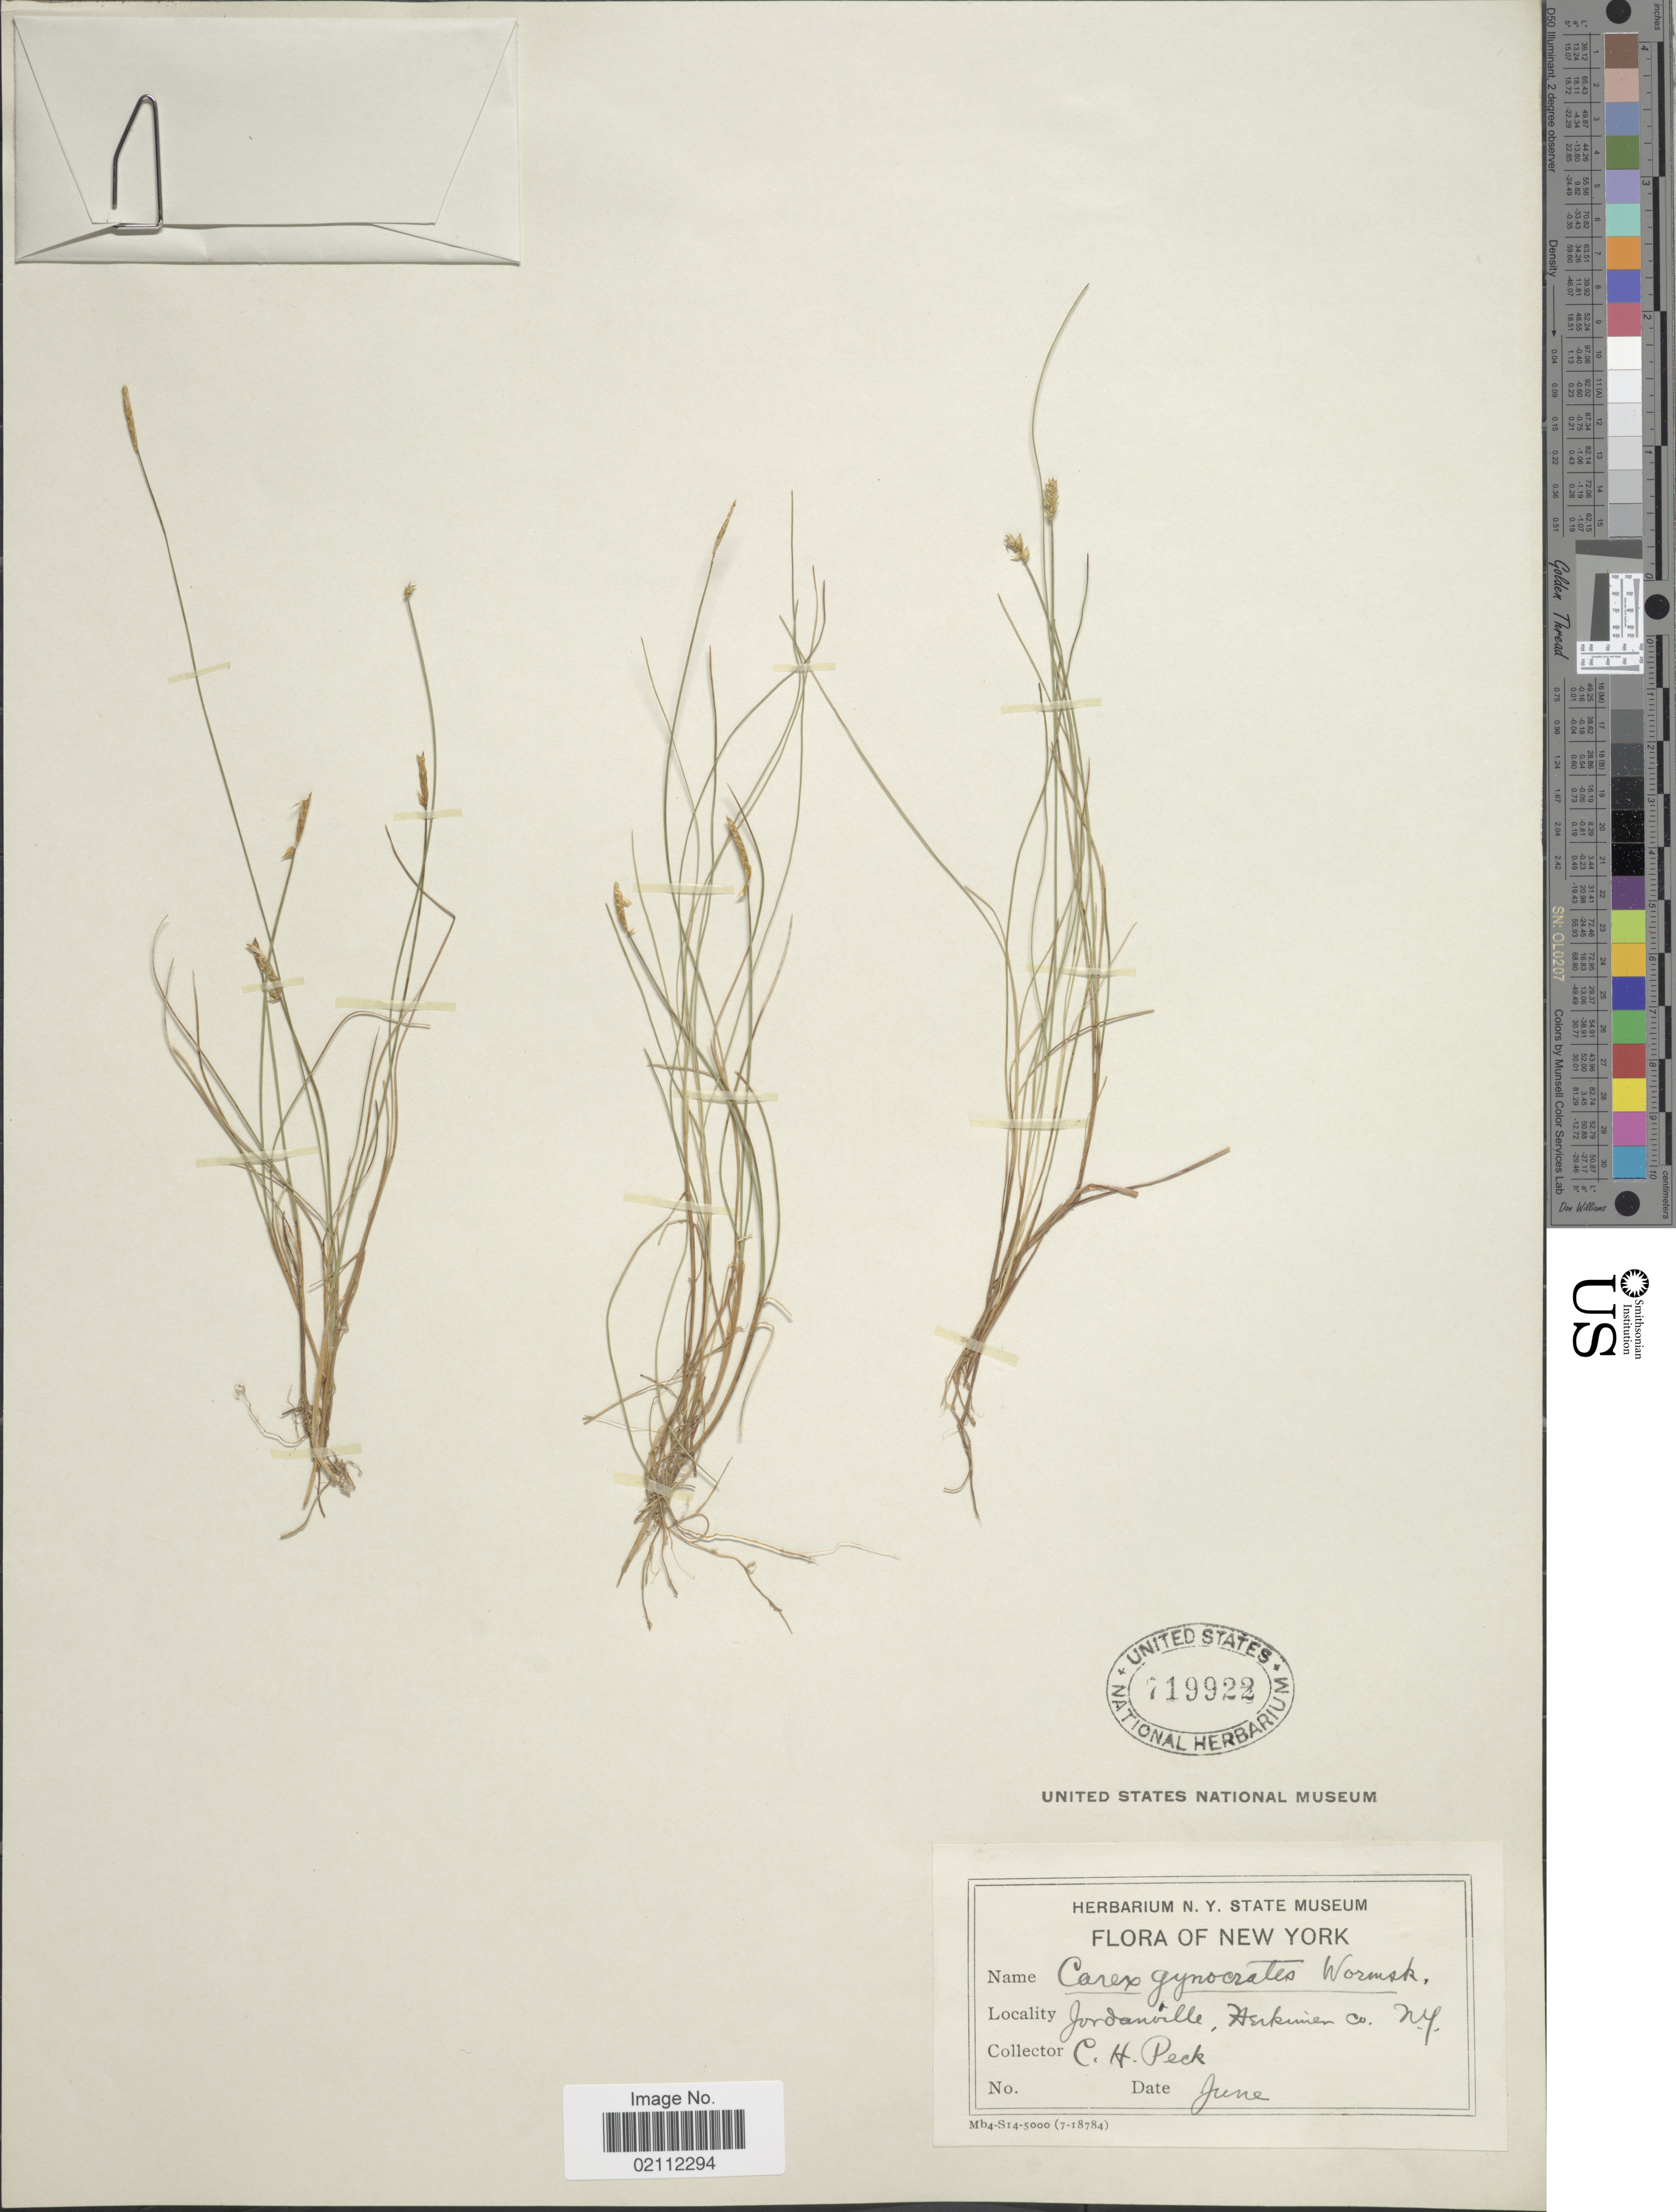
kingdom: Plantae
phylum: Tracheophyta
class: Liliopsida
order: Poales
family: Cyperaceae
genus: Carex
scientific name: Carex nardina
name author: (Hornem.) Fr.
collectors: C. H. Peck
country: United States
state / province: New York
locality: Jordanville, Herkimer Co.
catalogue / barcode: US 719922